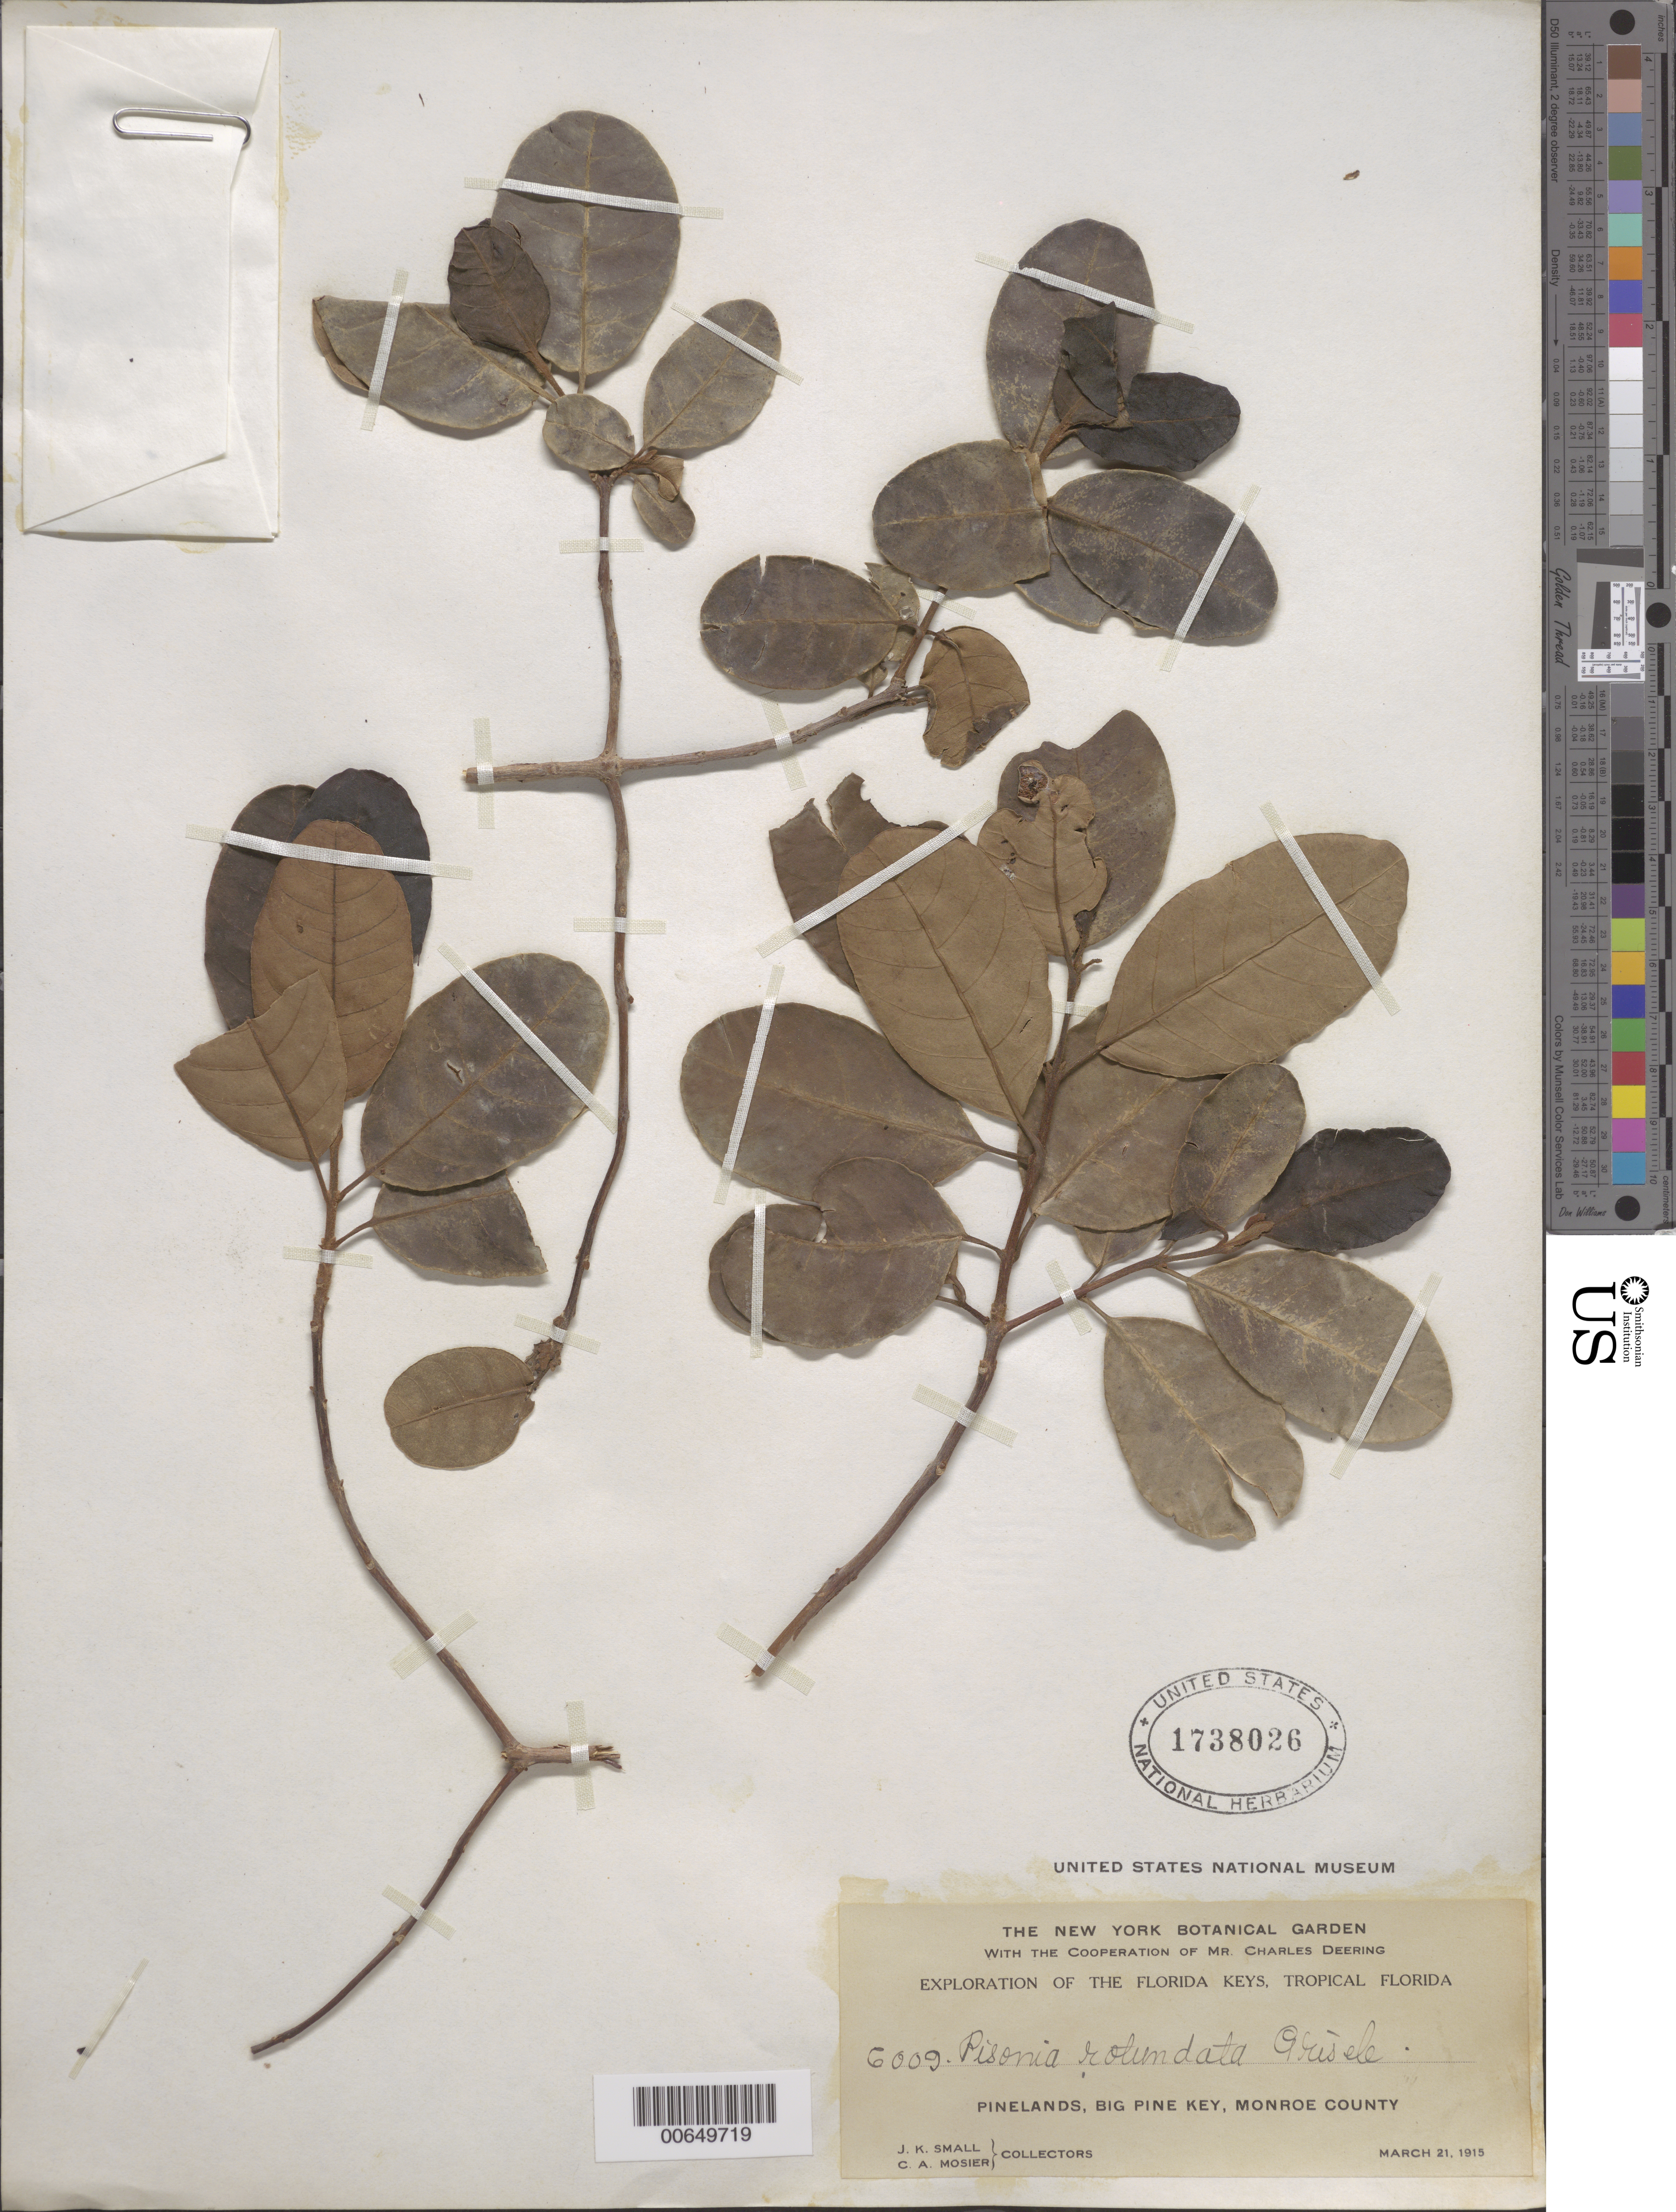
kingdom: Plantae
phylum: Tracheophyta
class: Magnoliopsida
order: Caryophyllales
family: Nyctaginaceae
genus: Pisonia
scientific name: Pisonia rotundata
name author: Griseb.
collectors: J. K. Small & C. A. Mosier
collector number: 6009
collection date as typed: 21 Mar 1915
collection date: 1915-03-21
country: United States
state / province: Florida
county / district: Monroe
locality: Big Pine Key.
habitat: Pinelands.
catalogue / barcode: US 1738026